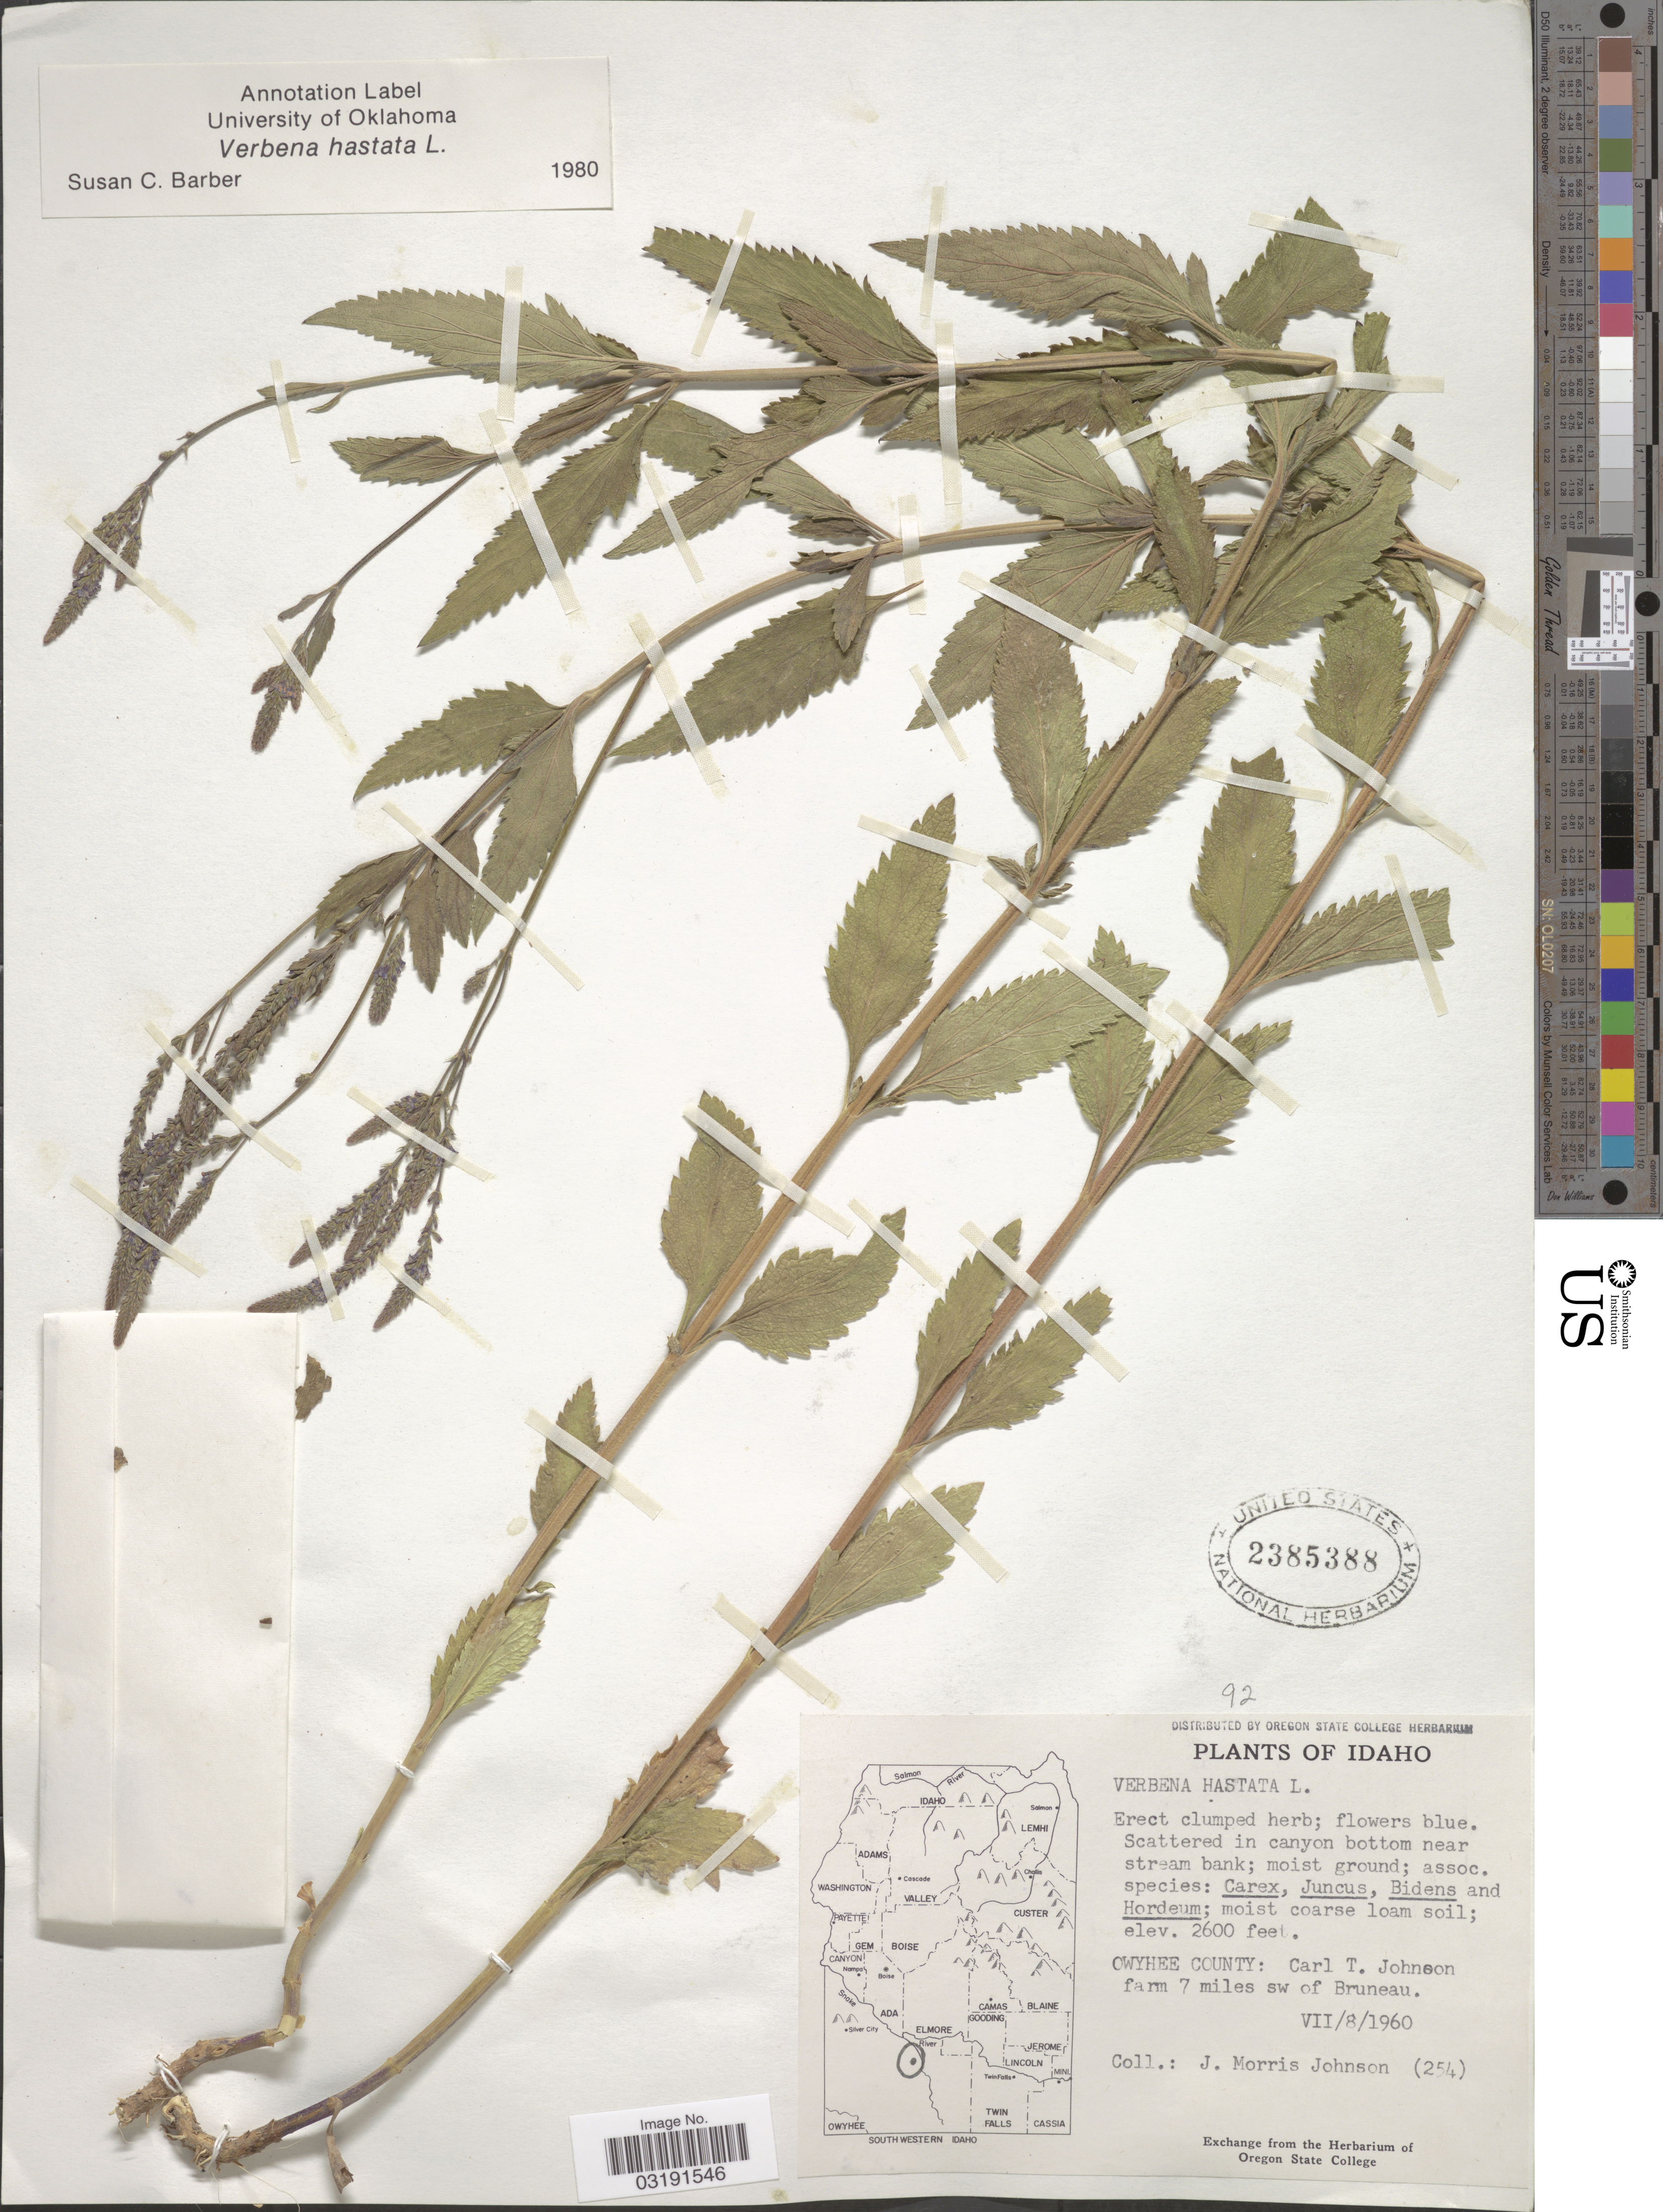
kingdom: Plantae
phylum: Tracheophyta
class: Magnoliopsida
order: Lamiales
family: Verbenaceae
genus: Verbena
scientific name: Verbena hastata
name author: L.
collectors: J. M. Johnson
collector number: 254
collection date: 1960-07-08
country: United States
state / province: Idaho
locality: Owyhee County: Carl T. Johnson farm 7 miles sw of Bruneau.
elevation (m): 792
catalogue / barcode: US 2385388